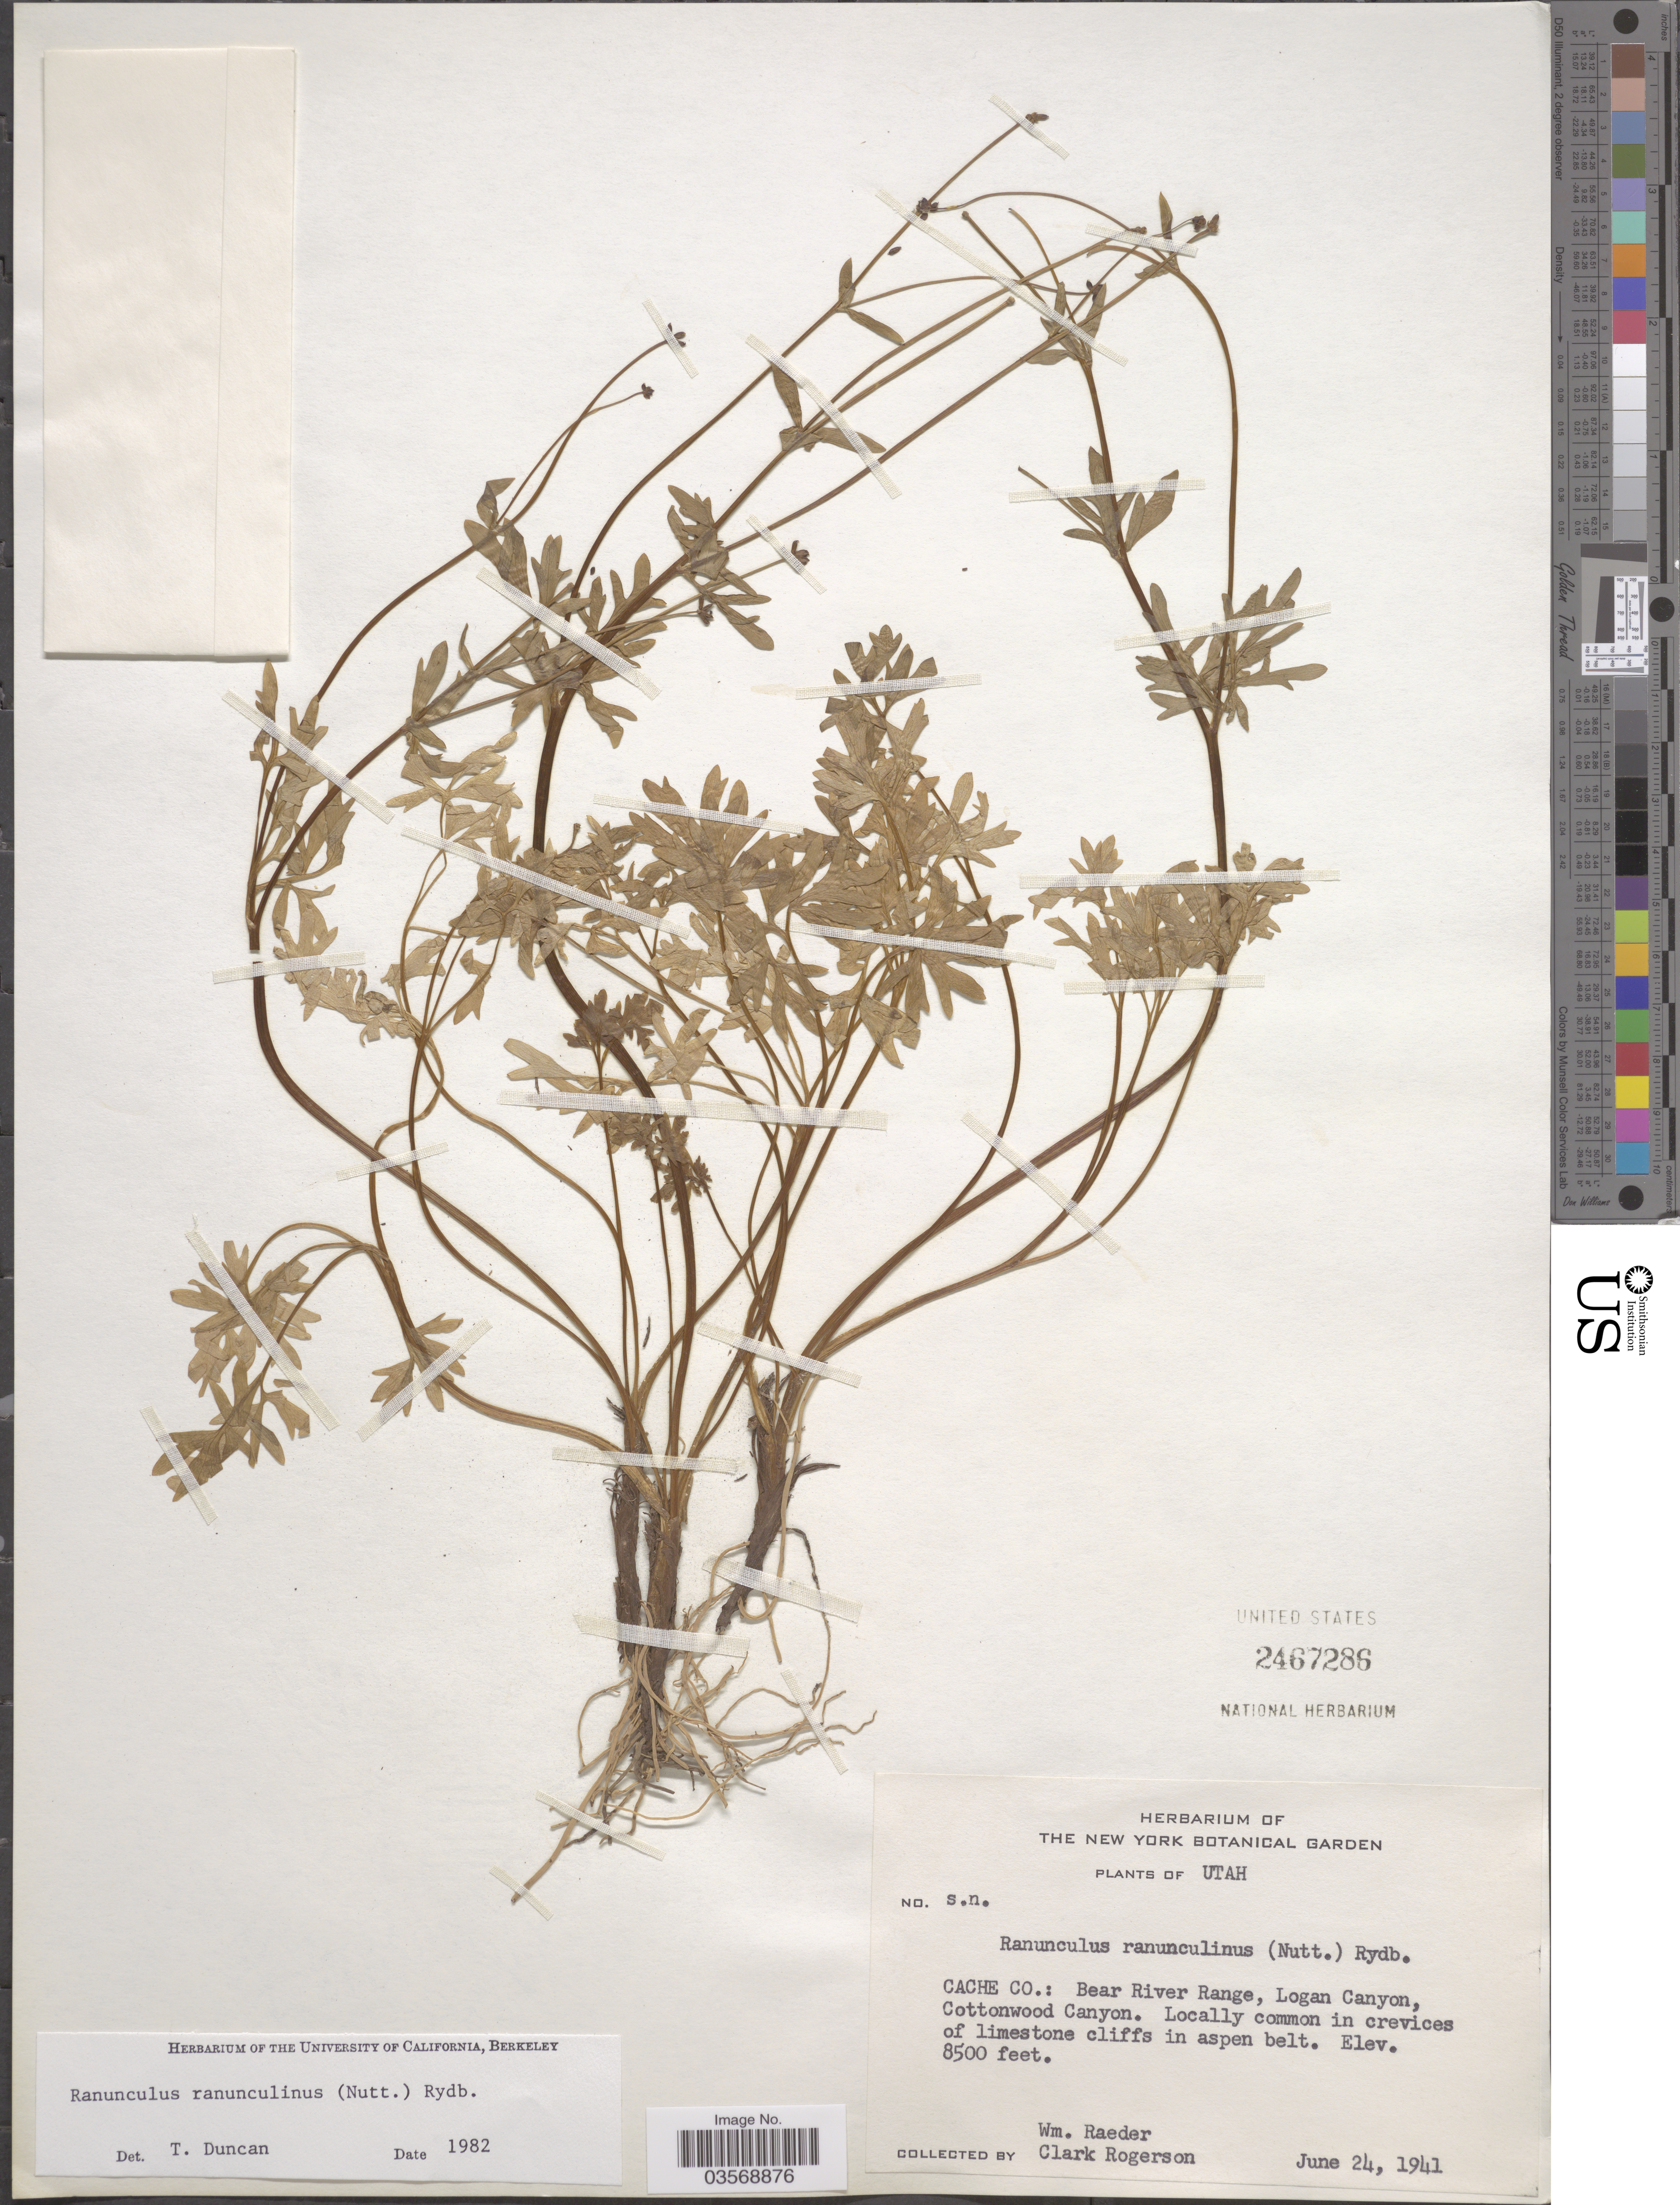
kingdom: Plantae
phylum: Tracheophyta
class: Magnoliopsida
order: Ranunculales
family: Ranunculaceae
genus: Ranunculus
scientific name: Ranunculus ranunculinus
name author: (Nutt.) Rydb.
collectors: W. Raeder & C. Rogerson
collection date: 1941-06-24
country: United States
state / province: Utah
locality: Cache Co.: Bear River Range, Logan Canyon, Cottonwood Canyon.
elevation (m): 2591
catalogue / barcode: US 2467286